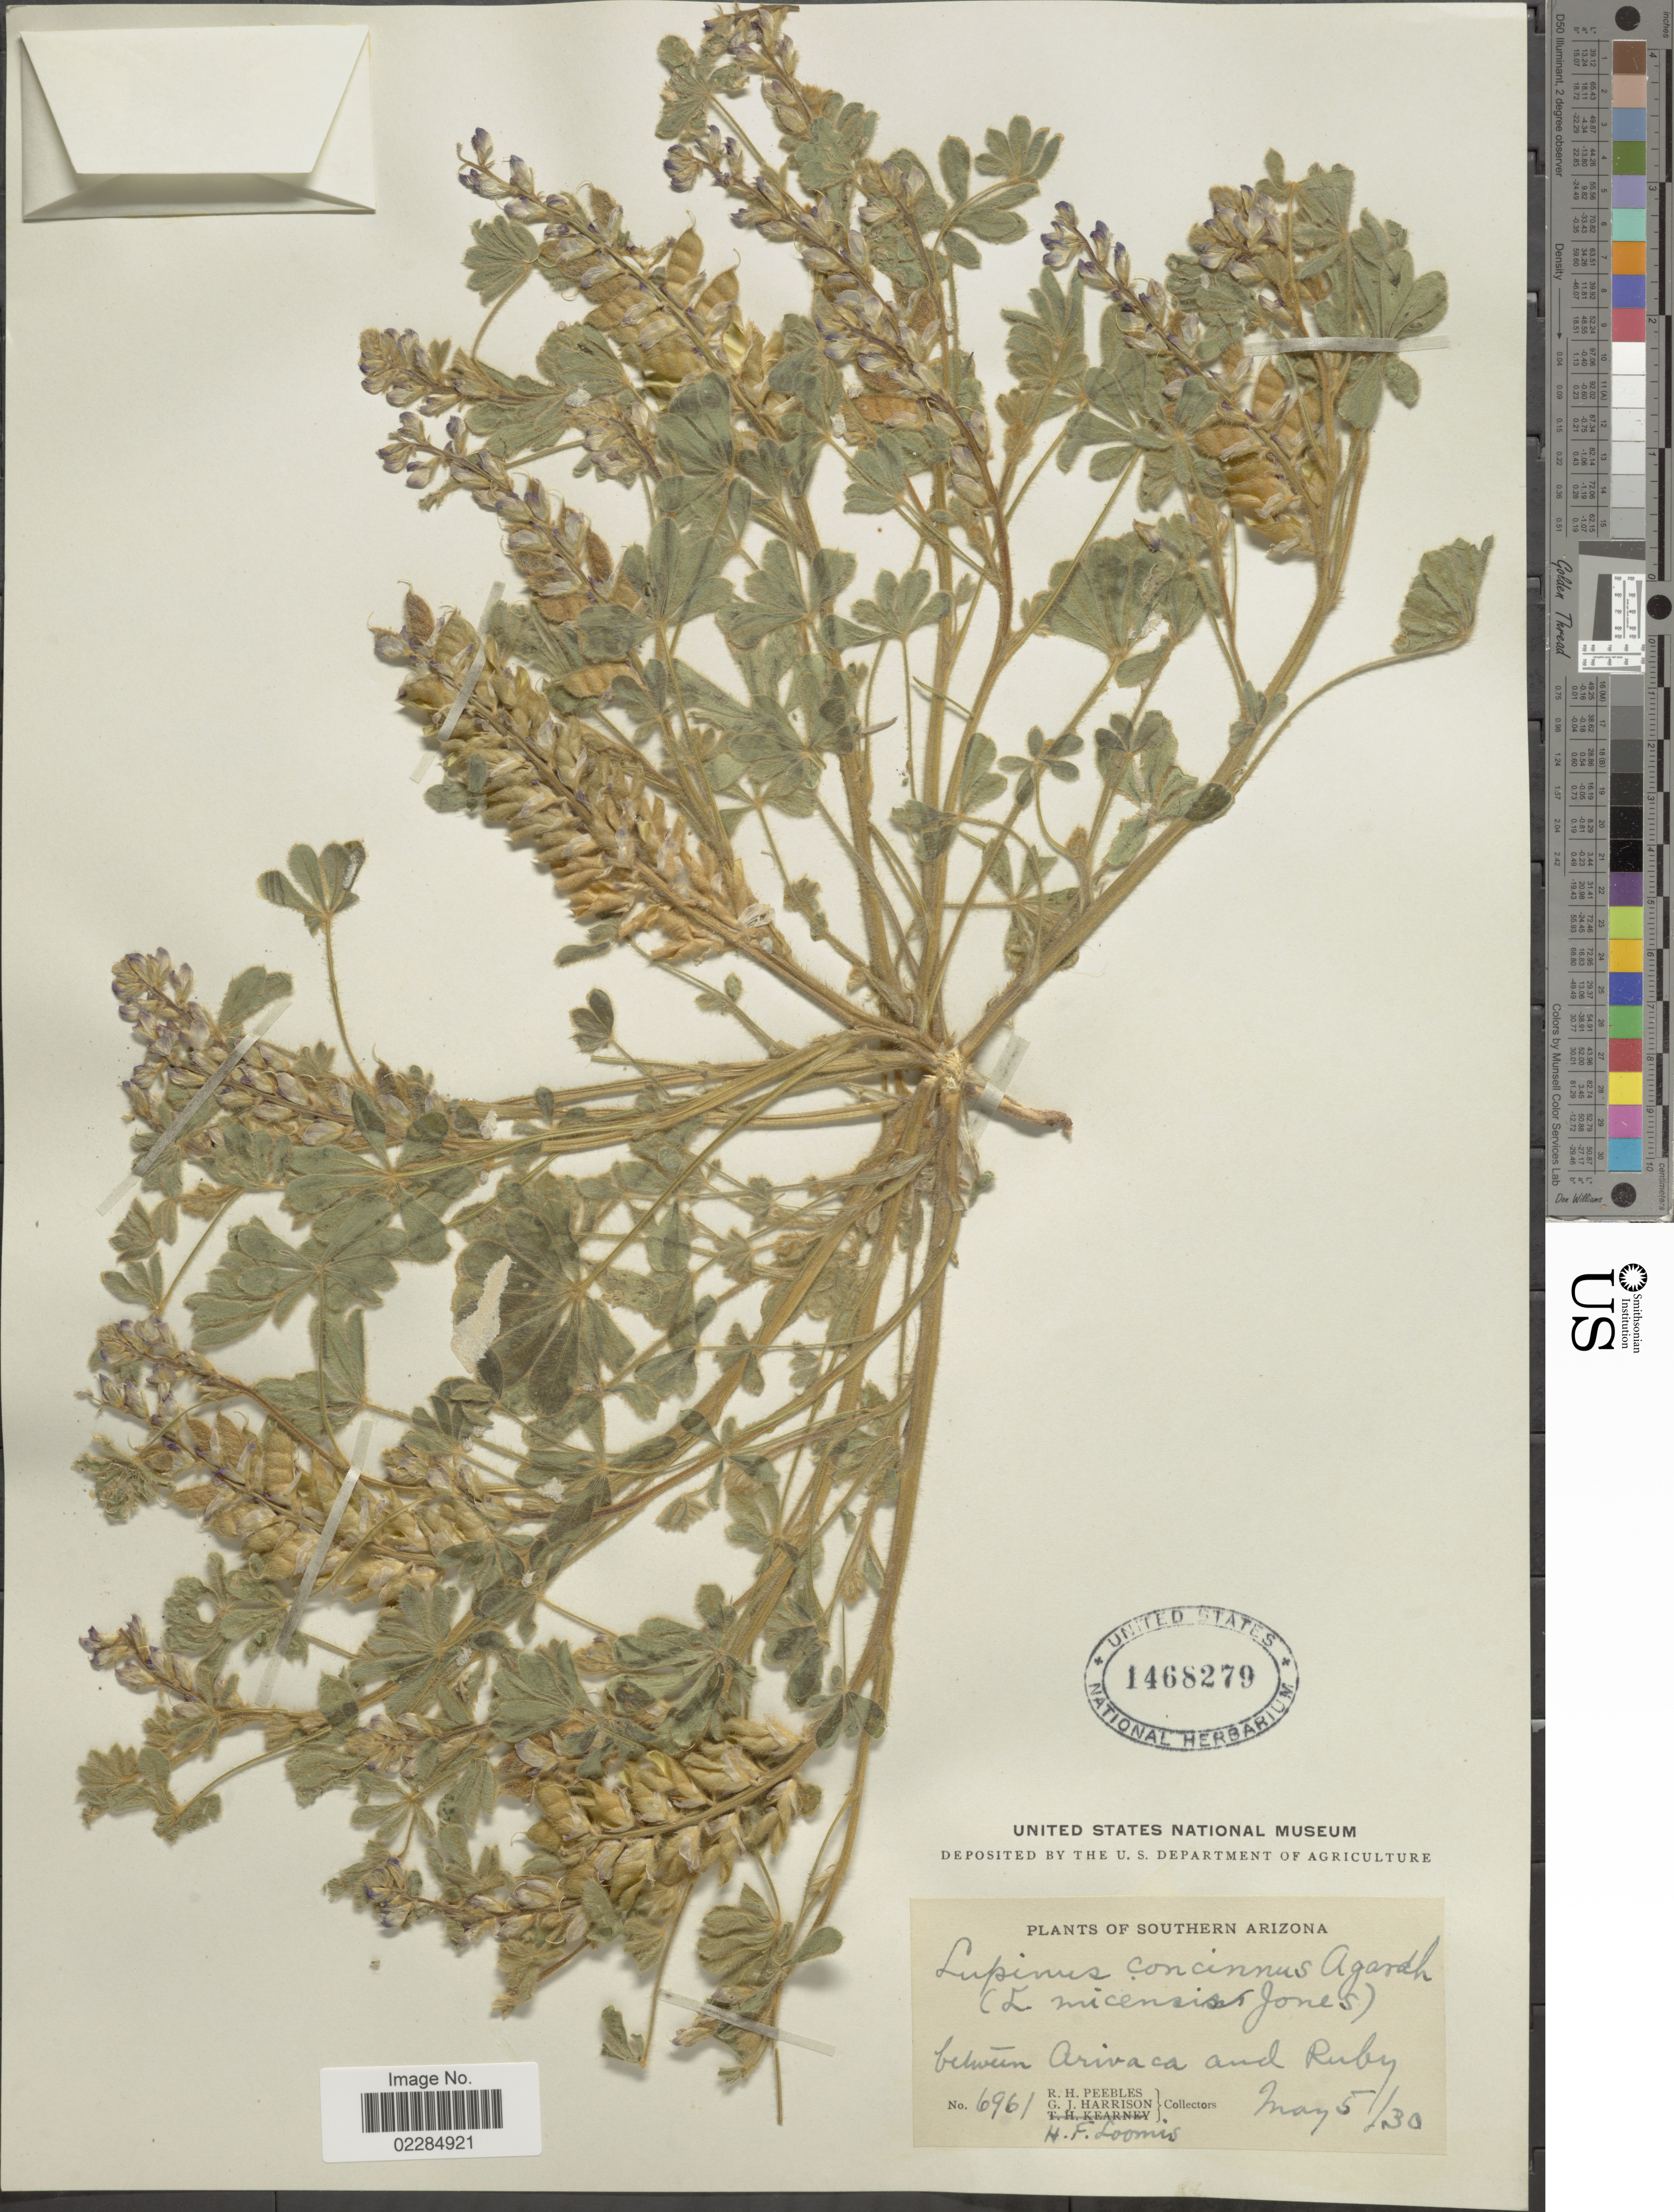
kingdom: Plantae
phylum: Tracheophyta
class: Magnoliopsida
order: Fabales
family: Fabaceae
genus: Lupinus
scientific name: Lupinus concinnus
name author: J. Agardh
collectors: R. H. Peebles, G. J. Harrison & H. F. Loomis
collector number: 6961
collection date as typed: Transcribed d/m/y: 5/5/30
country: United States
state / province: Arizona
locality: Southern Arizona. Between Arivaca and Ruby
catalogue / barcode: US 1468279